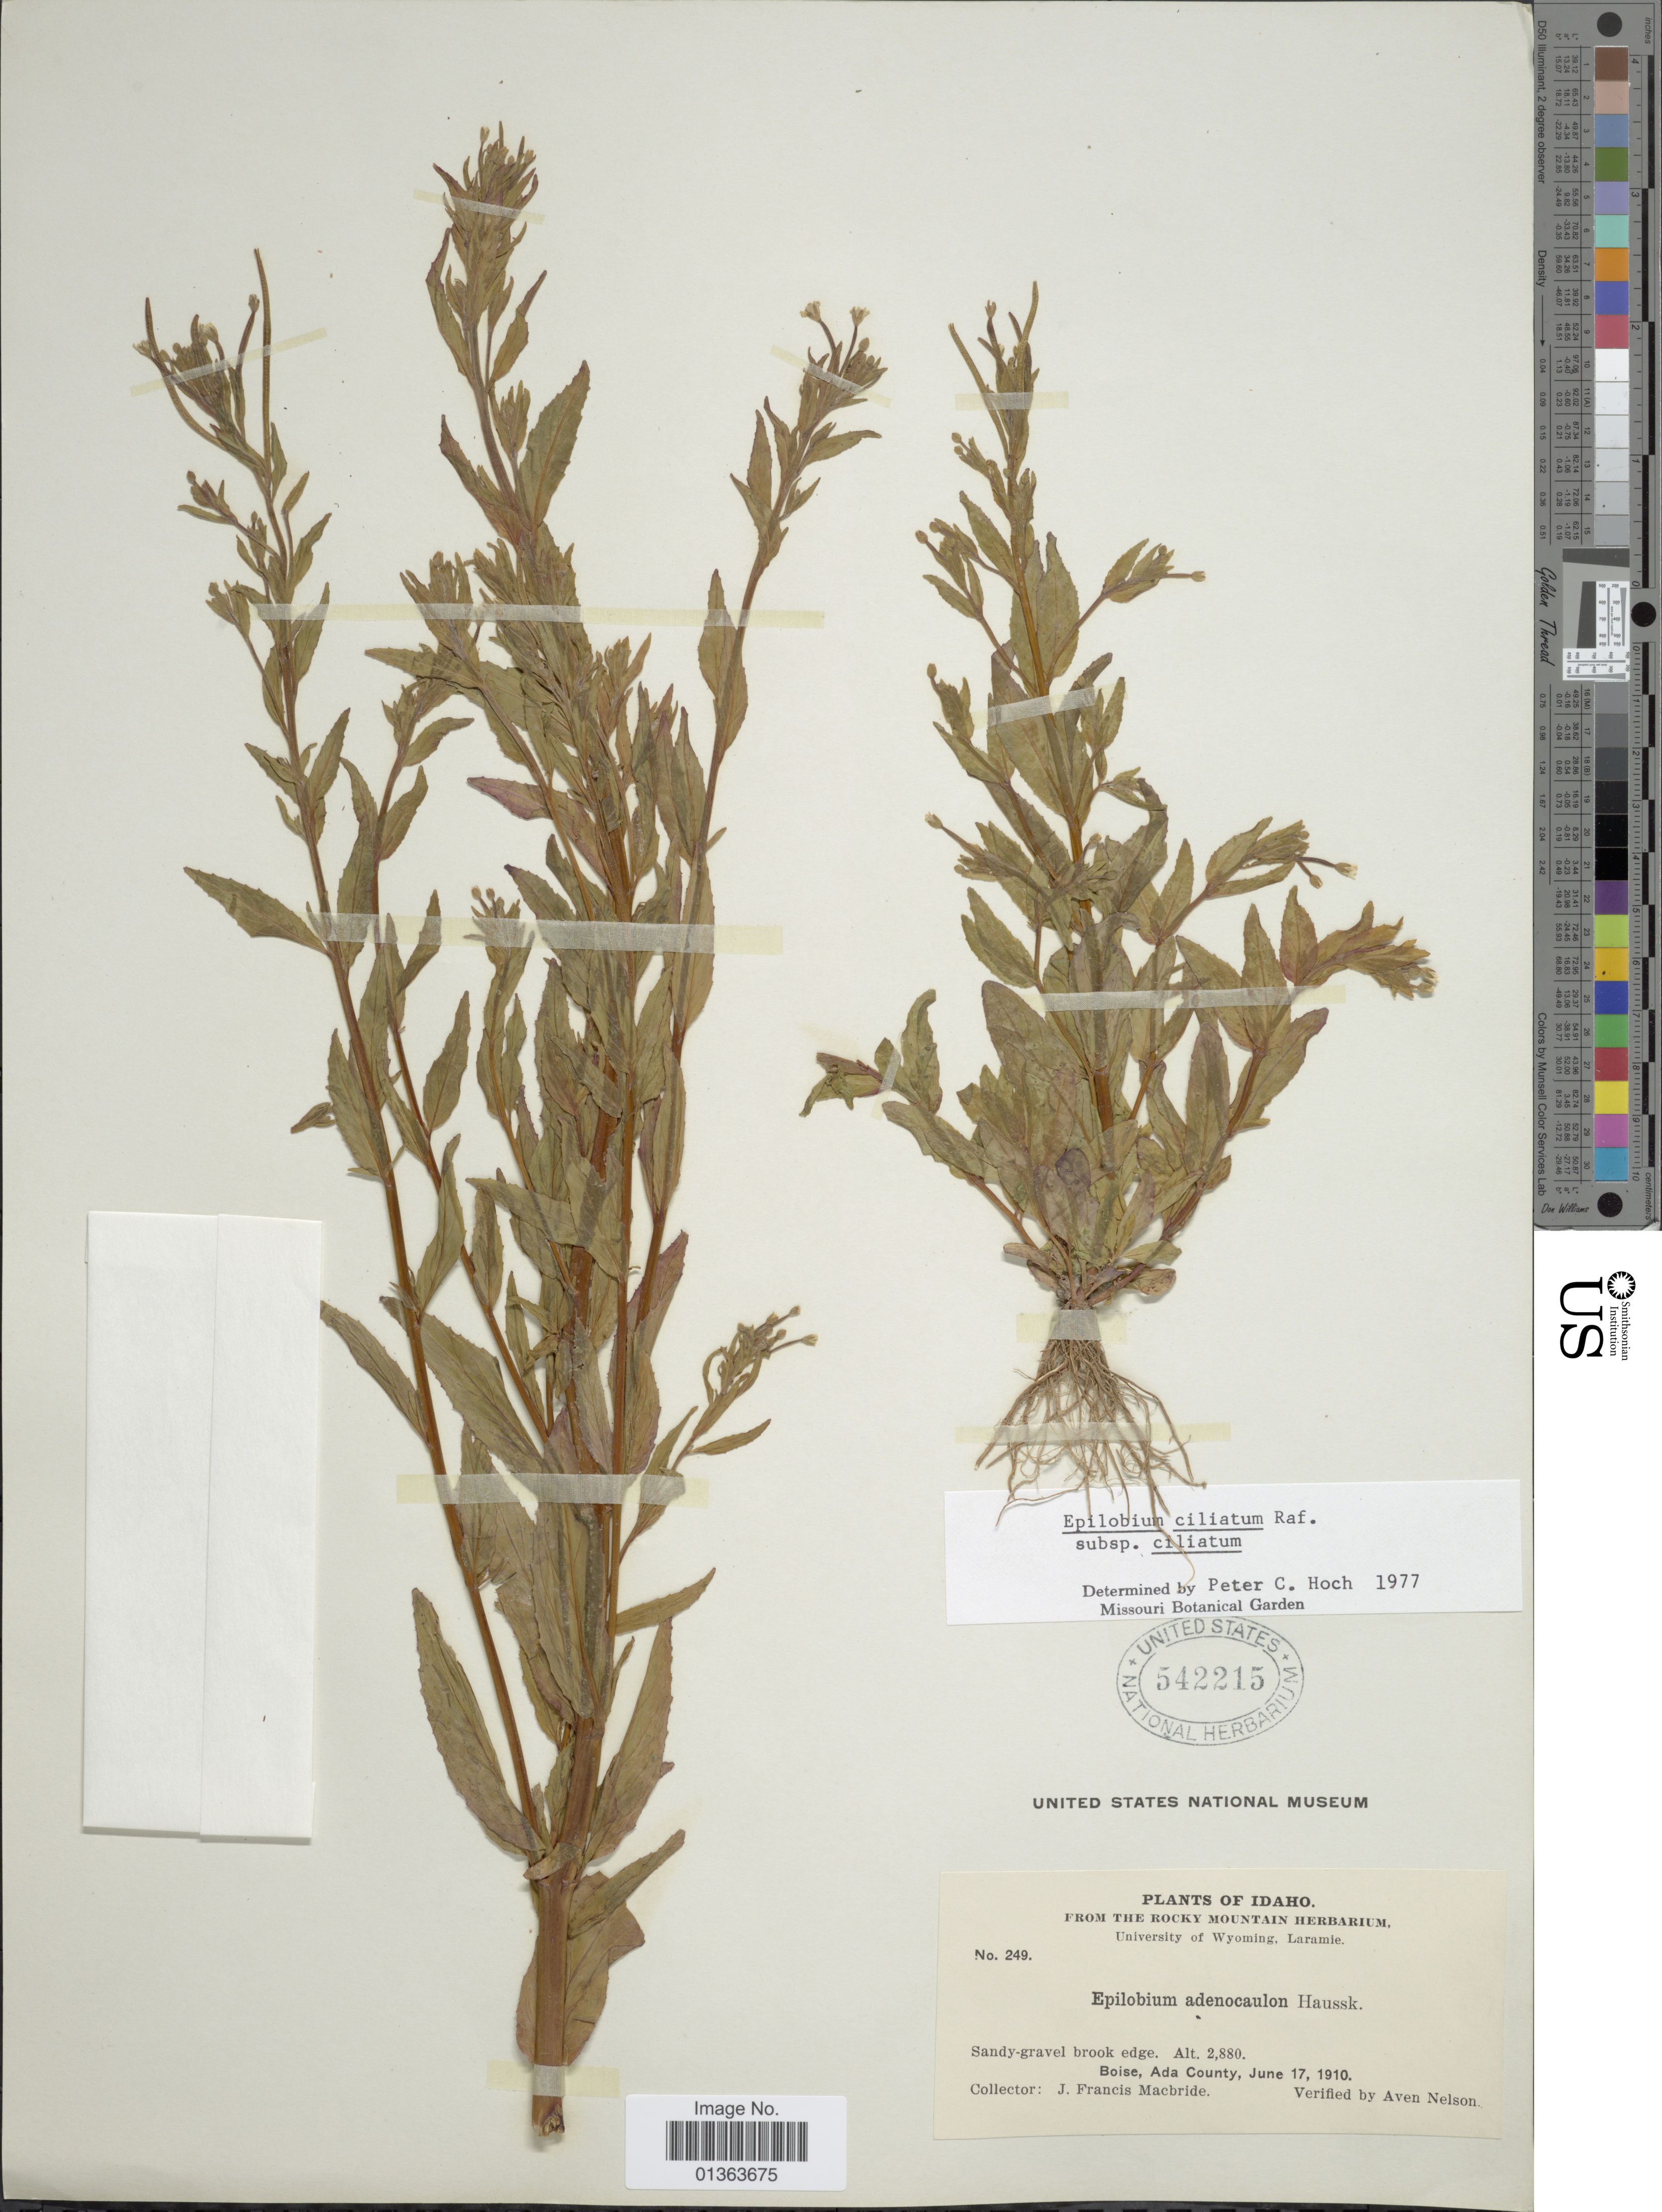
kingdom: Plantae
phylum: Tracheophyta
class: Magnoliopsida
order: Myrtales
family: Onagraceae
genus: Epilobium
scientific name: Epilobium ciliatum subsp. ciliatum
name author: Raf.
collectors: J. F. Macbride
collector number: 249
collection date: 1910-06-17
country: United States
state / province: Idaho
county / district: Ada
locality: Boise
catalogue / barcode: US 542215